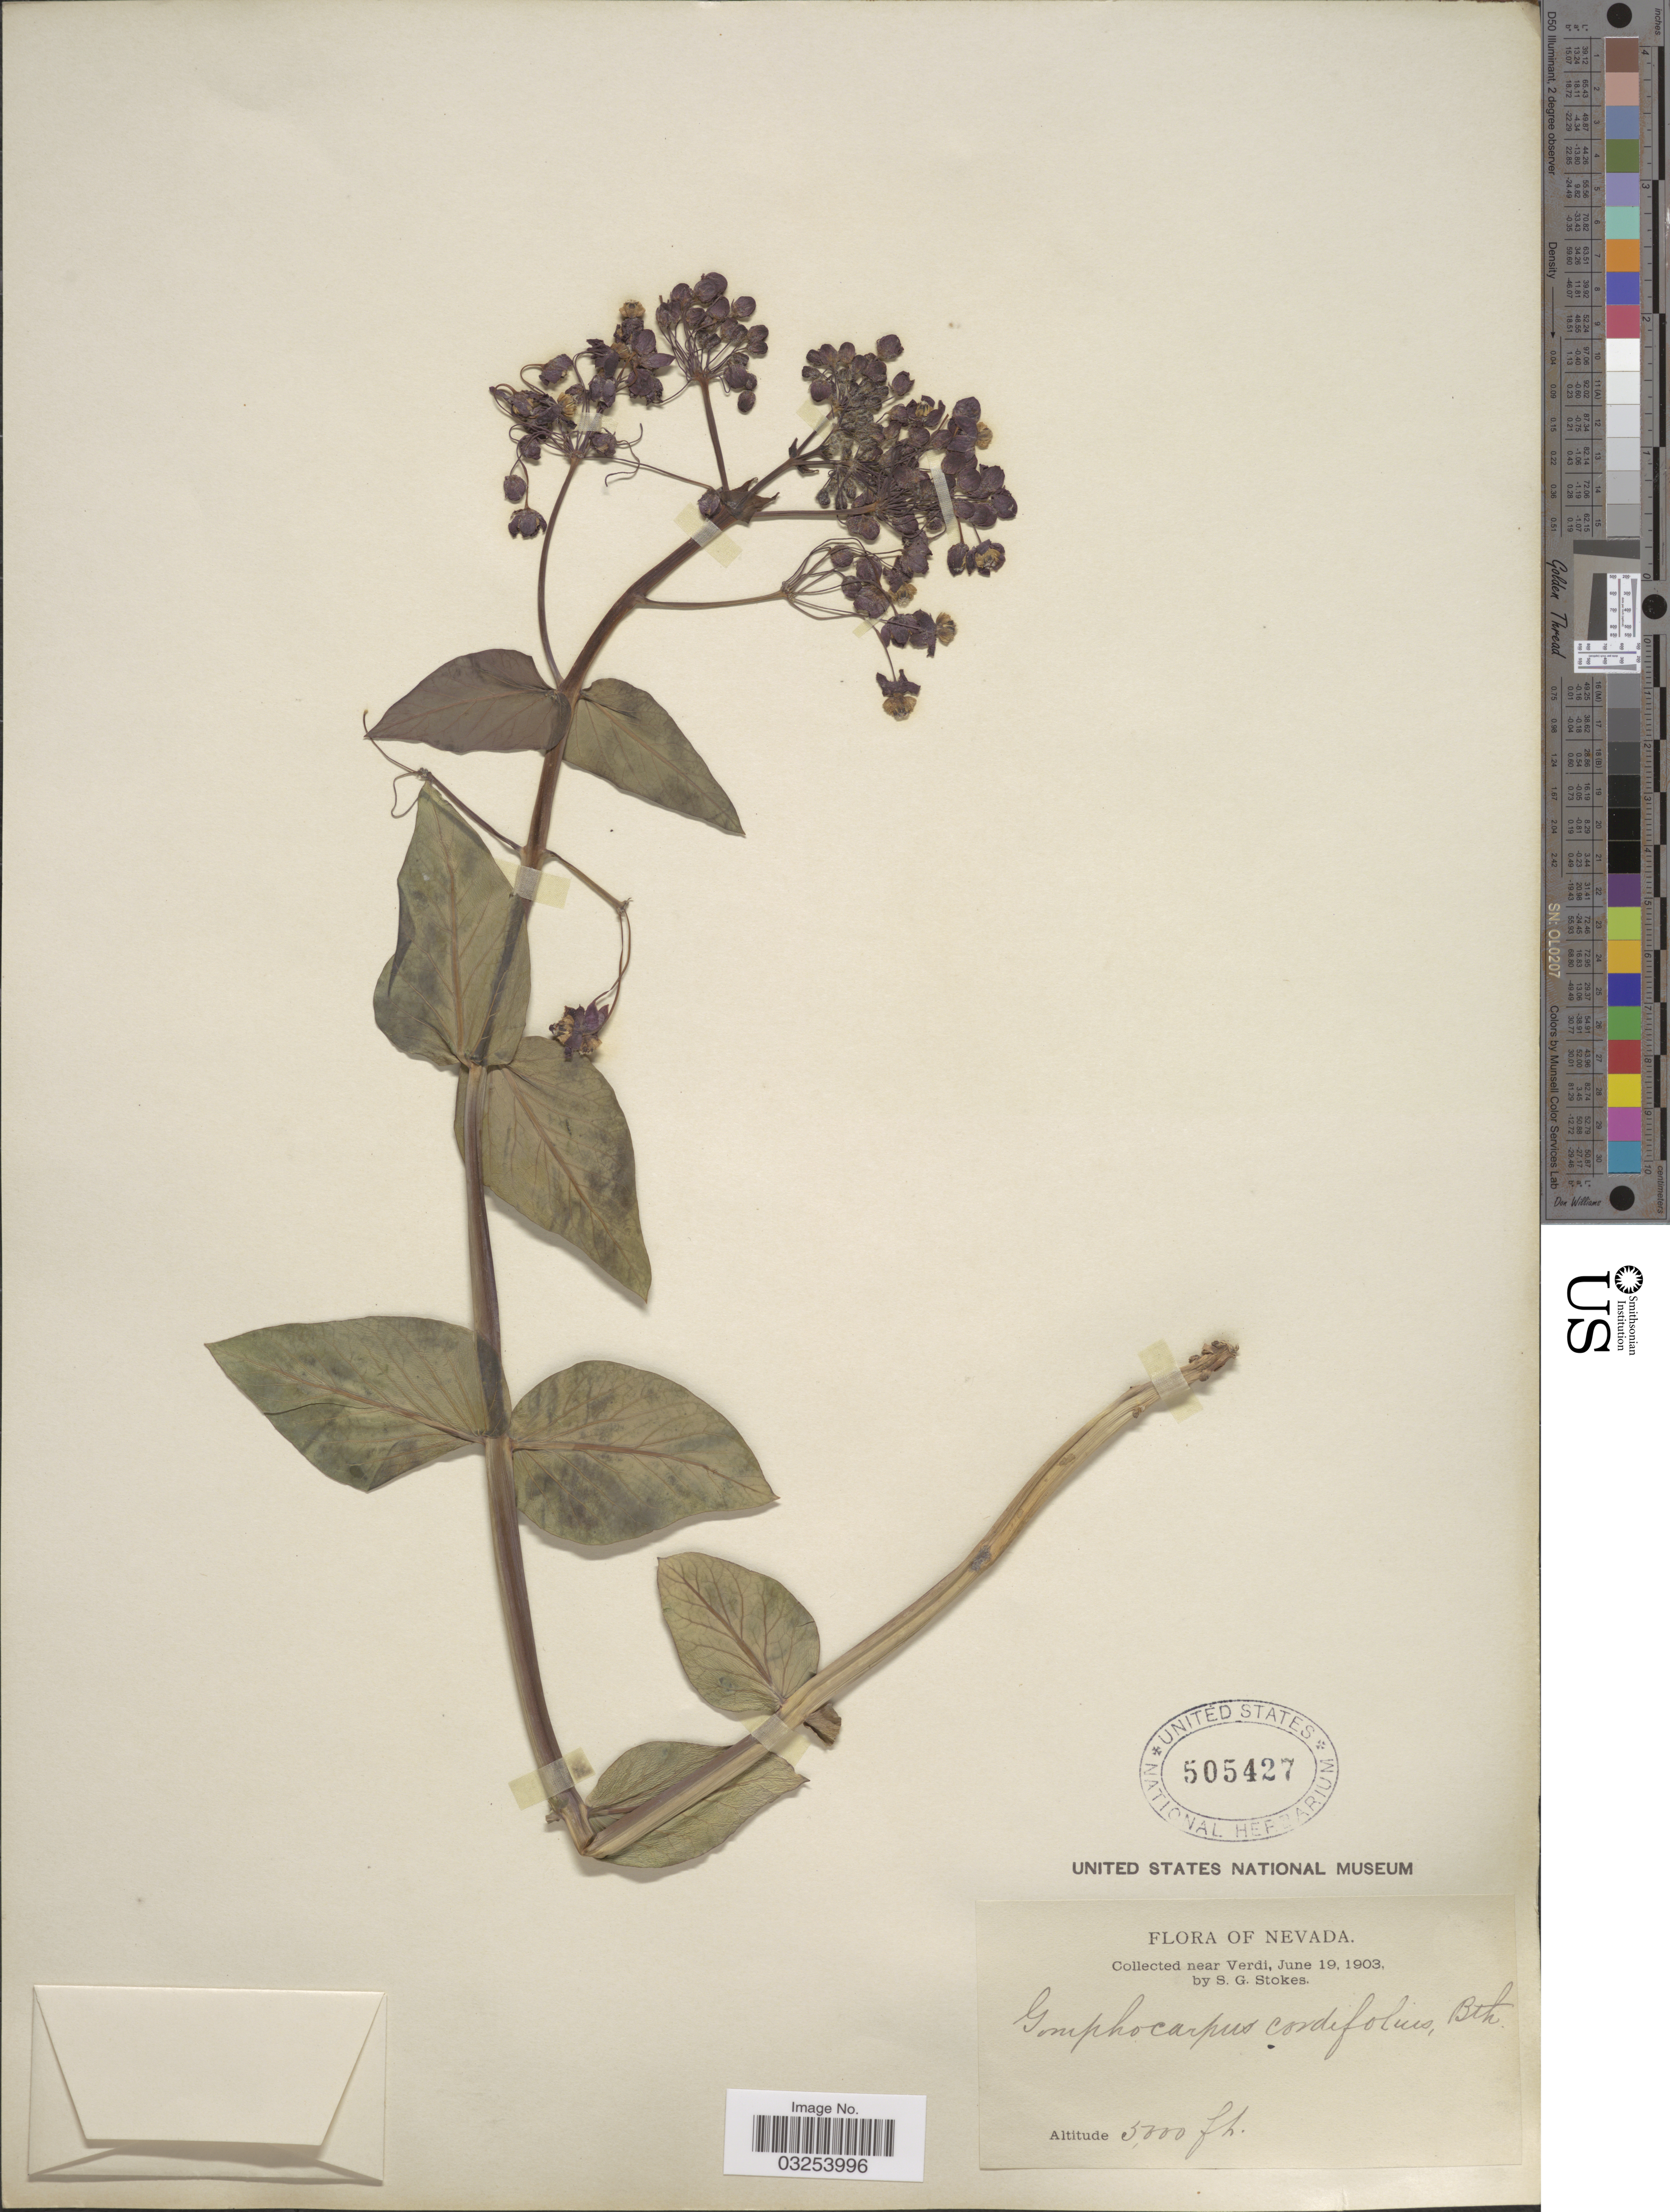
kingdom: Plantae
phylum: Tracheophyta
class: Magnoliopsida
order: Gentianales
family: Apocynaceae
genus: Asclepias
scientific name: Asclepias cordifolia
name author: (Benth.) Jeps.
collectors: S. G. Stokes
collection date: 1903-06-19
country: United States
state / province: Nevada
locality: Near Verdi.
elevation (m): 1524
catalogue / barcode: US 505427